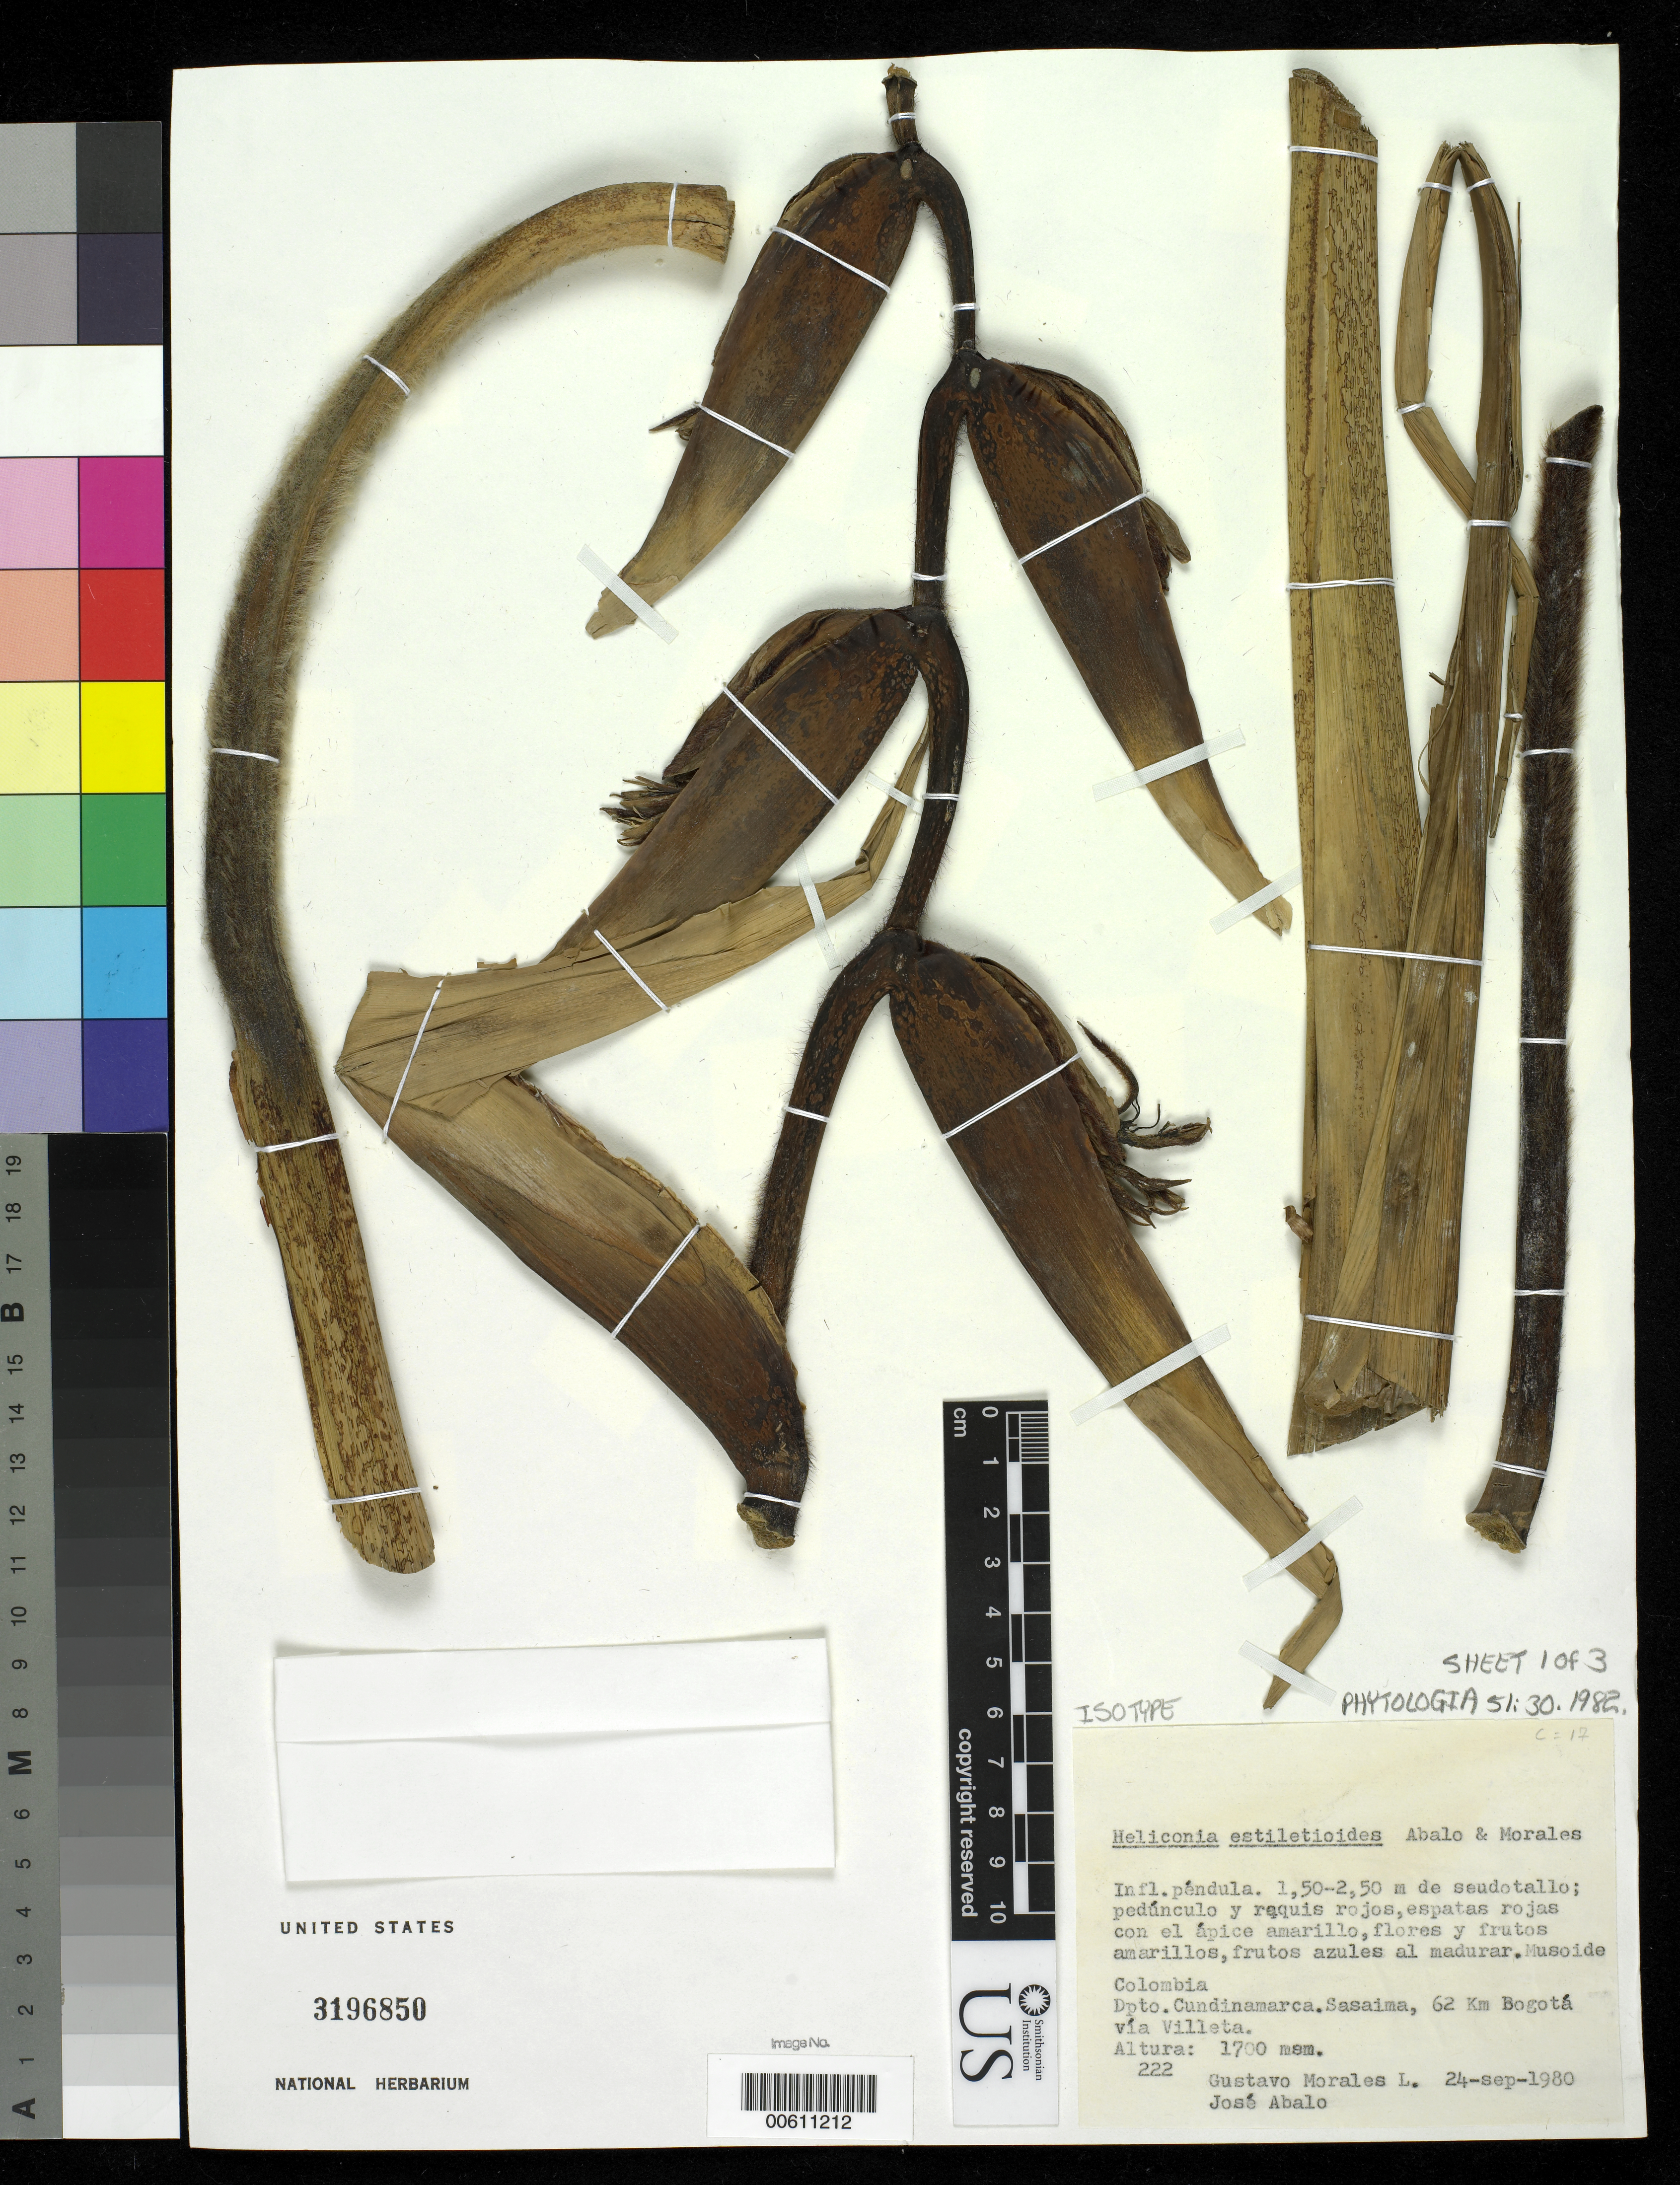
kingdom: Plantae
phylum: Tracheophyta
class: Liliopsida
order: Zingiberales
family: Heliconiaceae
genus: Heliconia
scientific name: Heliconia estiletioides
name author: Abalo & G. Morales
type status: Isotype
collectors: G. Morales L. & J. E. Abalo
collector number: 222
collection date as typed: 24 Sep 1980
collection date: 1980-09-24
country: Colombia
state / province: Cundinamarca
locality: Sasaima, 62 km Bogota via Villeta.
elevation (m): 1700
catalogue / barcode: US 3196850